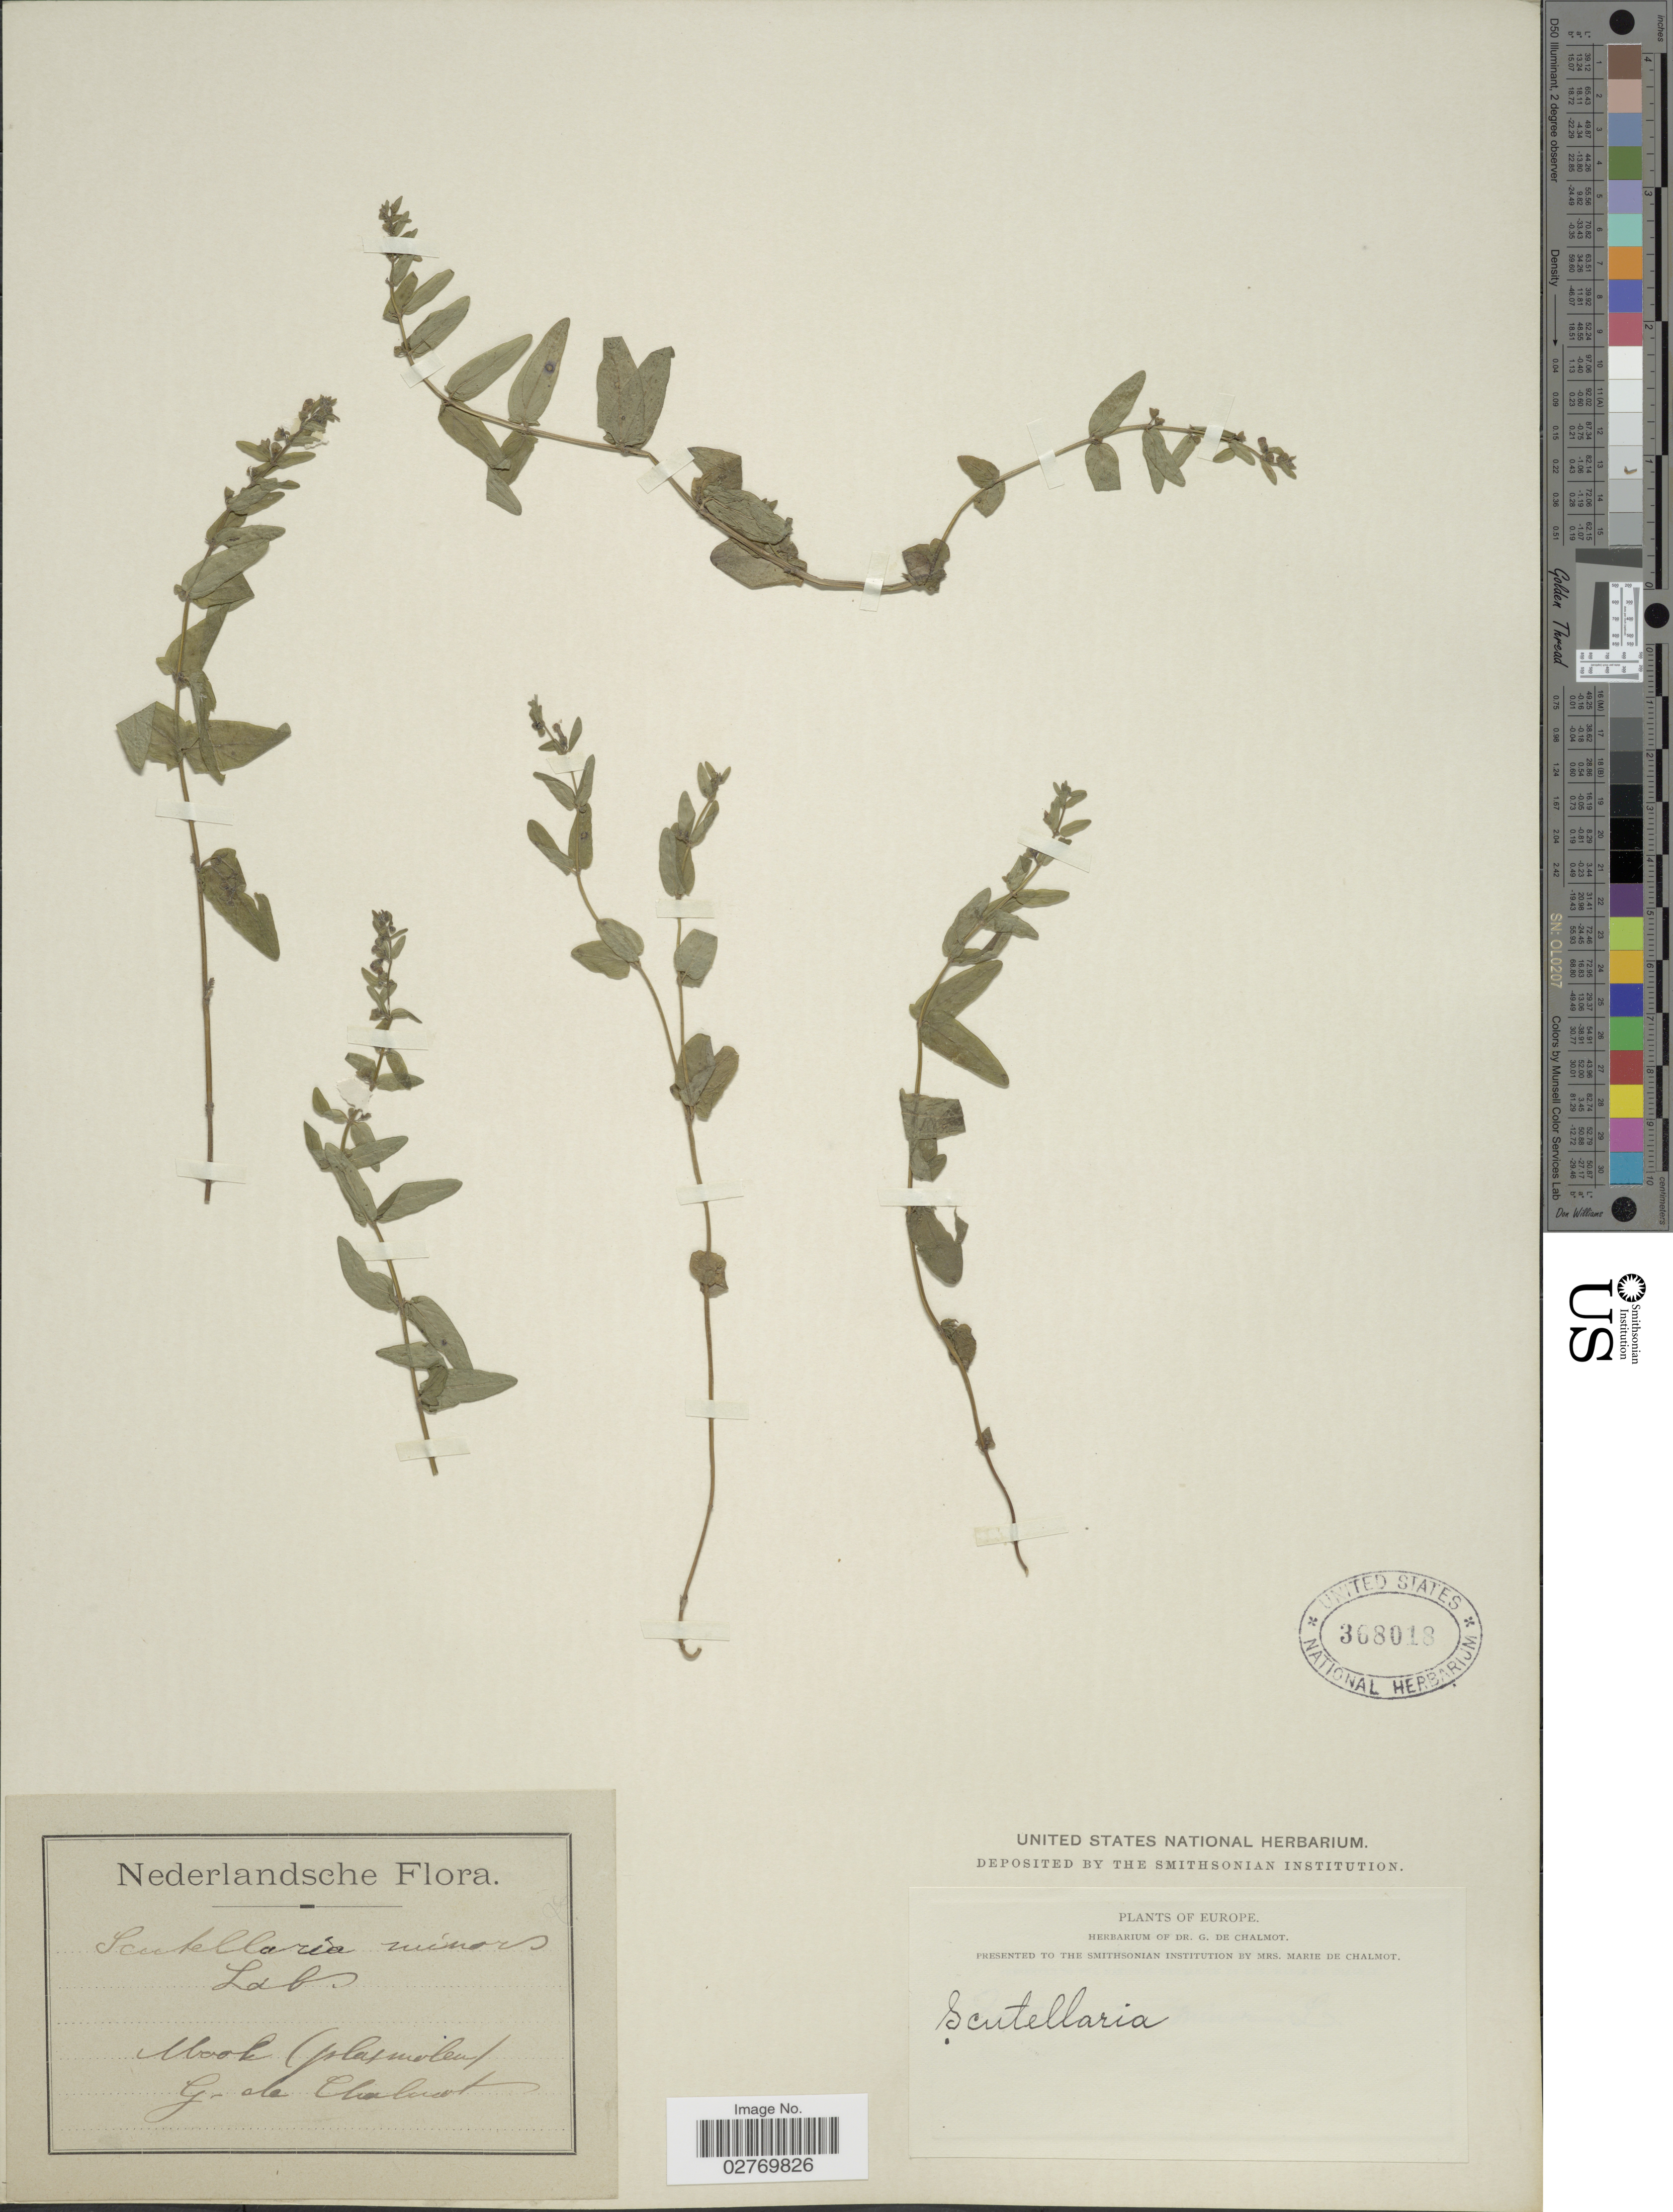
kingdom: Plantae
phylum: Tracheophyta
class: Magnoliopsida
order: Lamiales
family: Lamiaceae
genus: Scutellaria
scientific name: Scutellaria minor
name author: Huds.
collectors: G. de Chalmot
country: Netherlands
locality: Mook (Plasmolen).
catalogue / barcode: US 368018